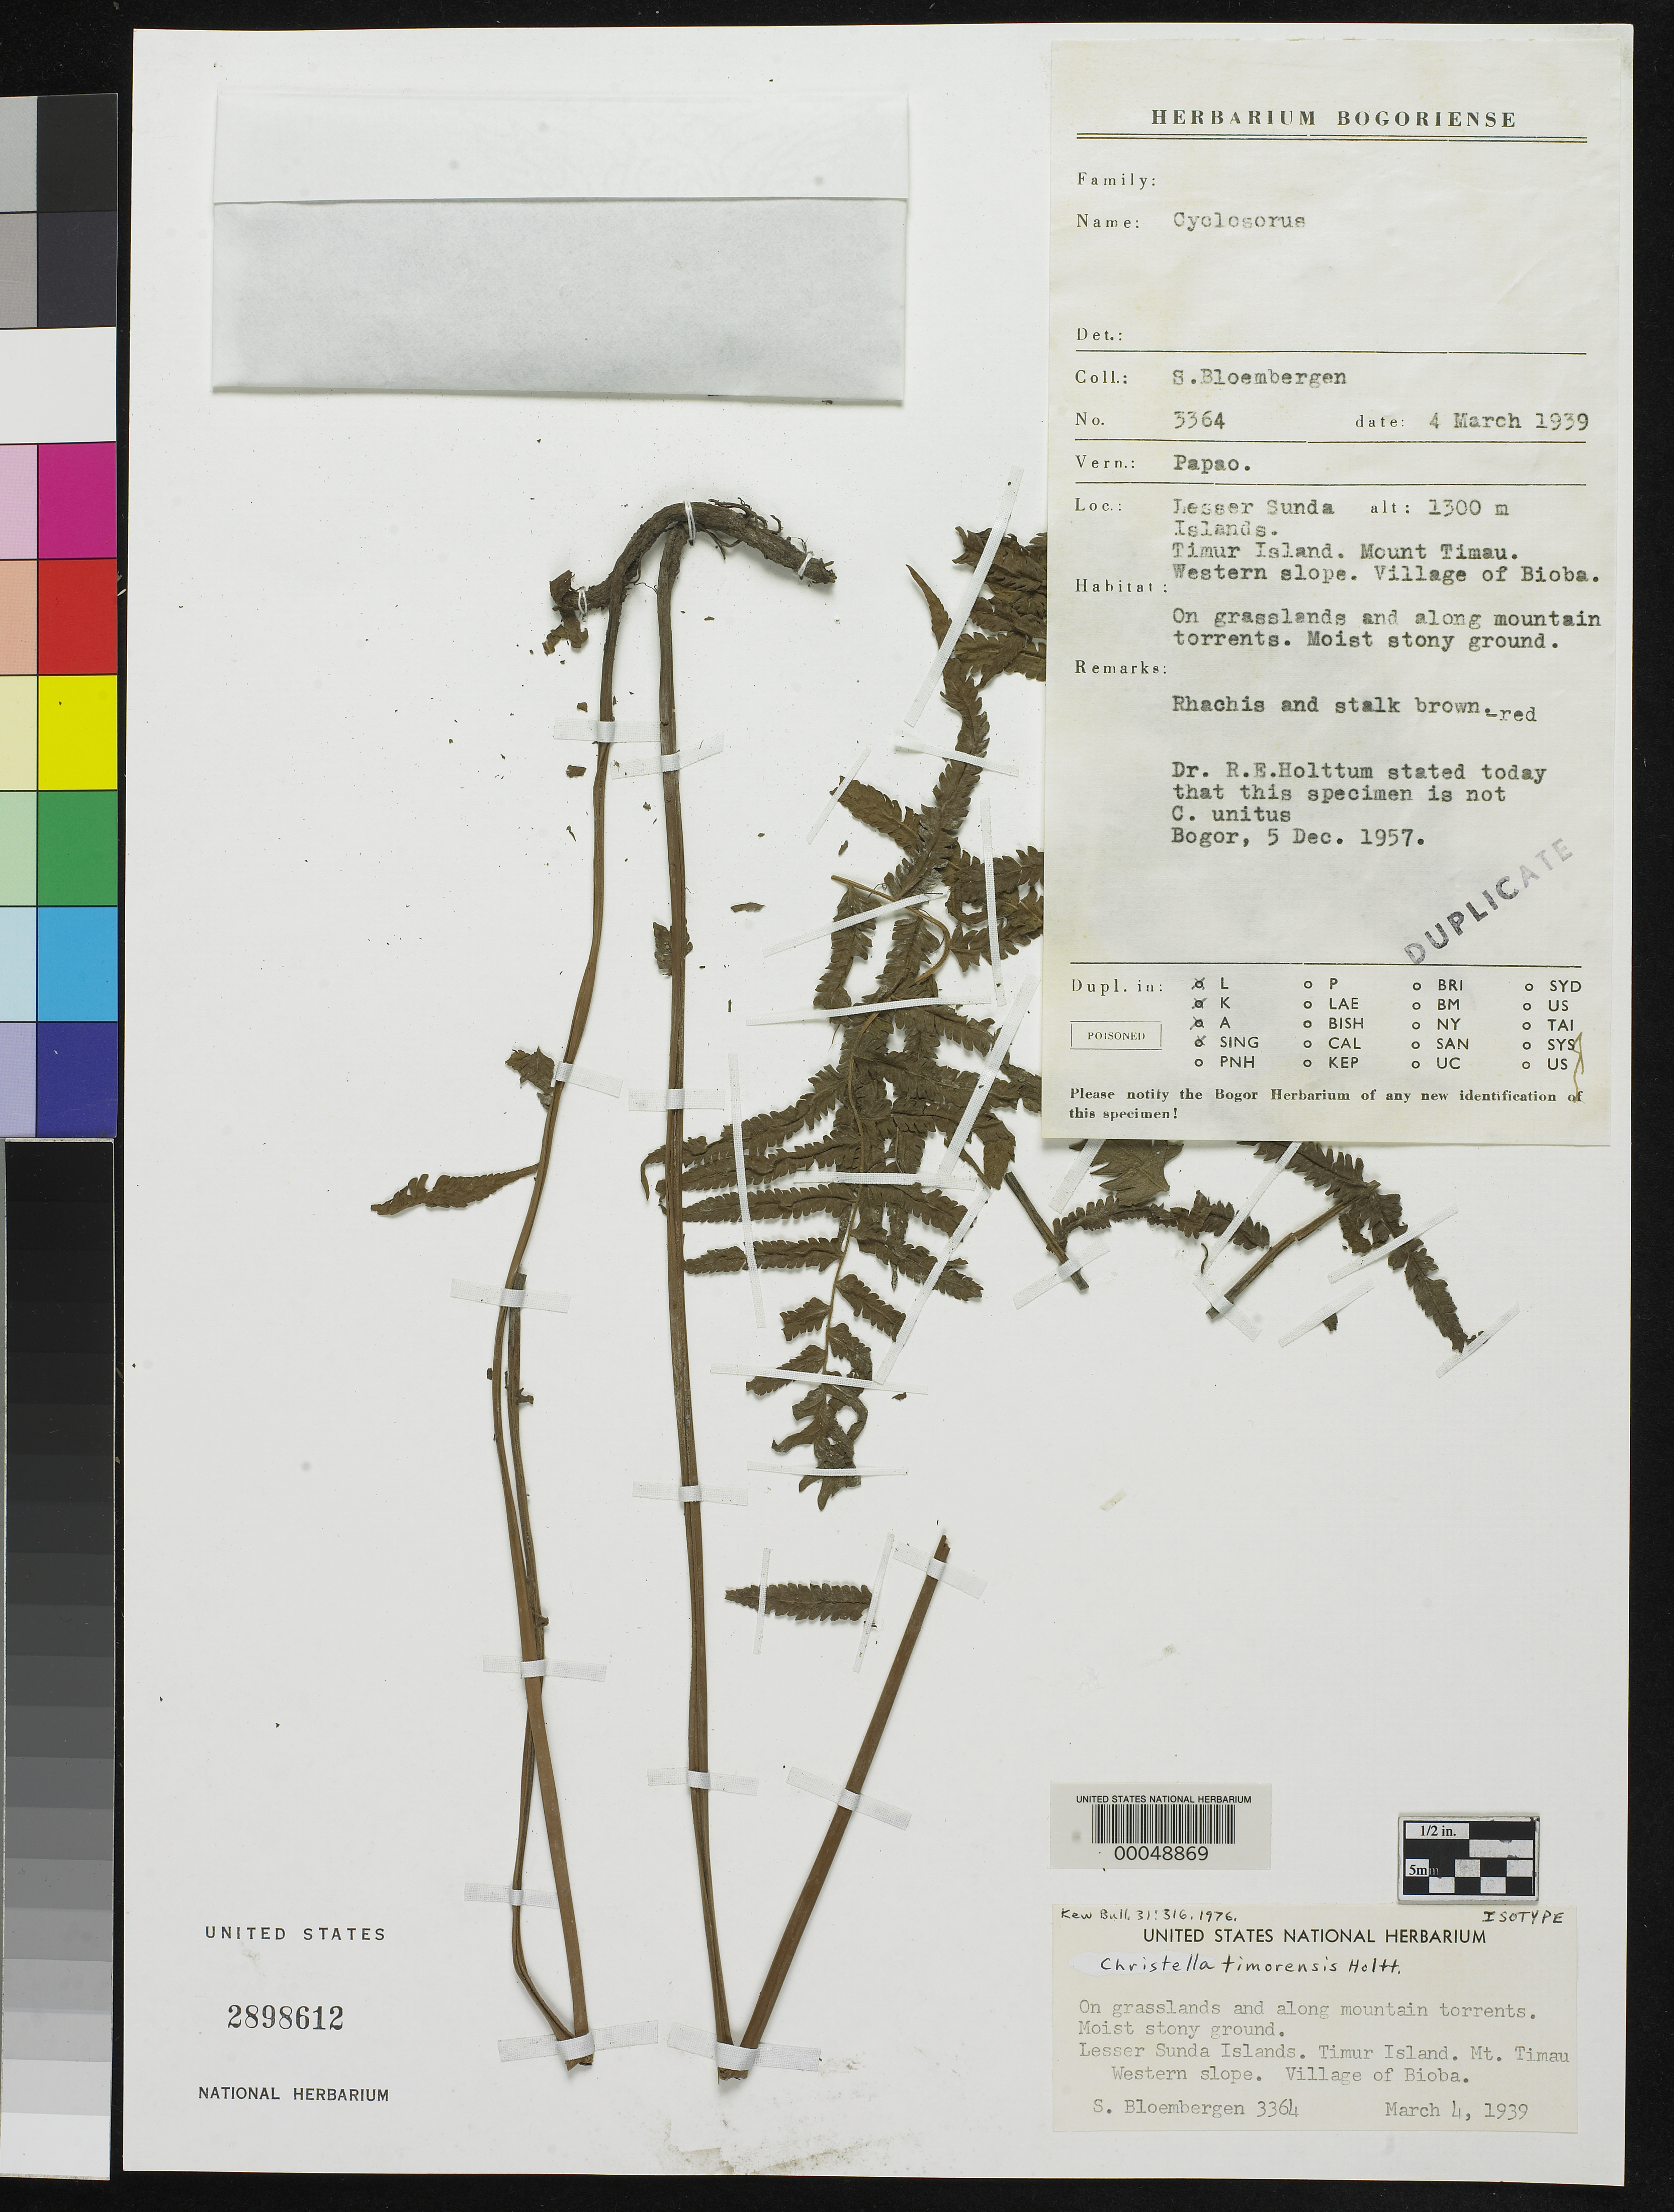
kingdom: Plantae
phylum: Tracheophyta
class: Polypodiopsida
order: Polypodiales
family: Thelypteridaceae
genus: Christella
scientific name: Christella timorensis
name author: Holttum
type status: Isotype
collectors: S. Bloembergen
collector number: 3364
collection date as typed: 04 Mar 1939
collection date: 1939-03-04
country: Indonesia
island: Timor Island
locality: W slope of Mt. Timau, village of Bioba.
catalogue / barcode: US 2898612